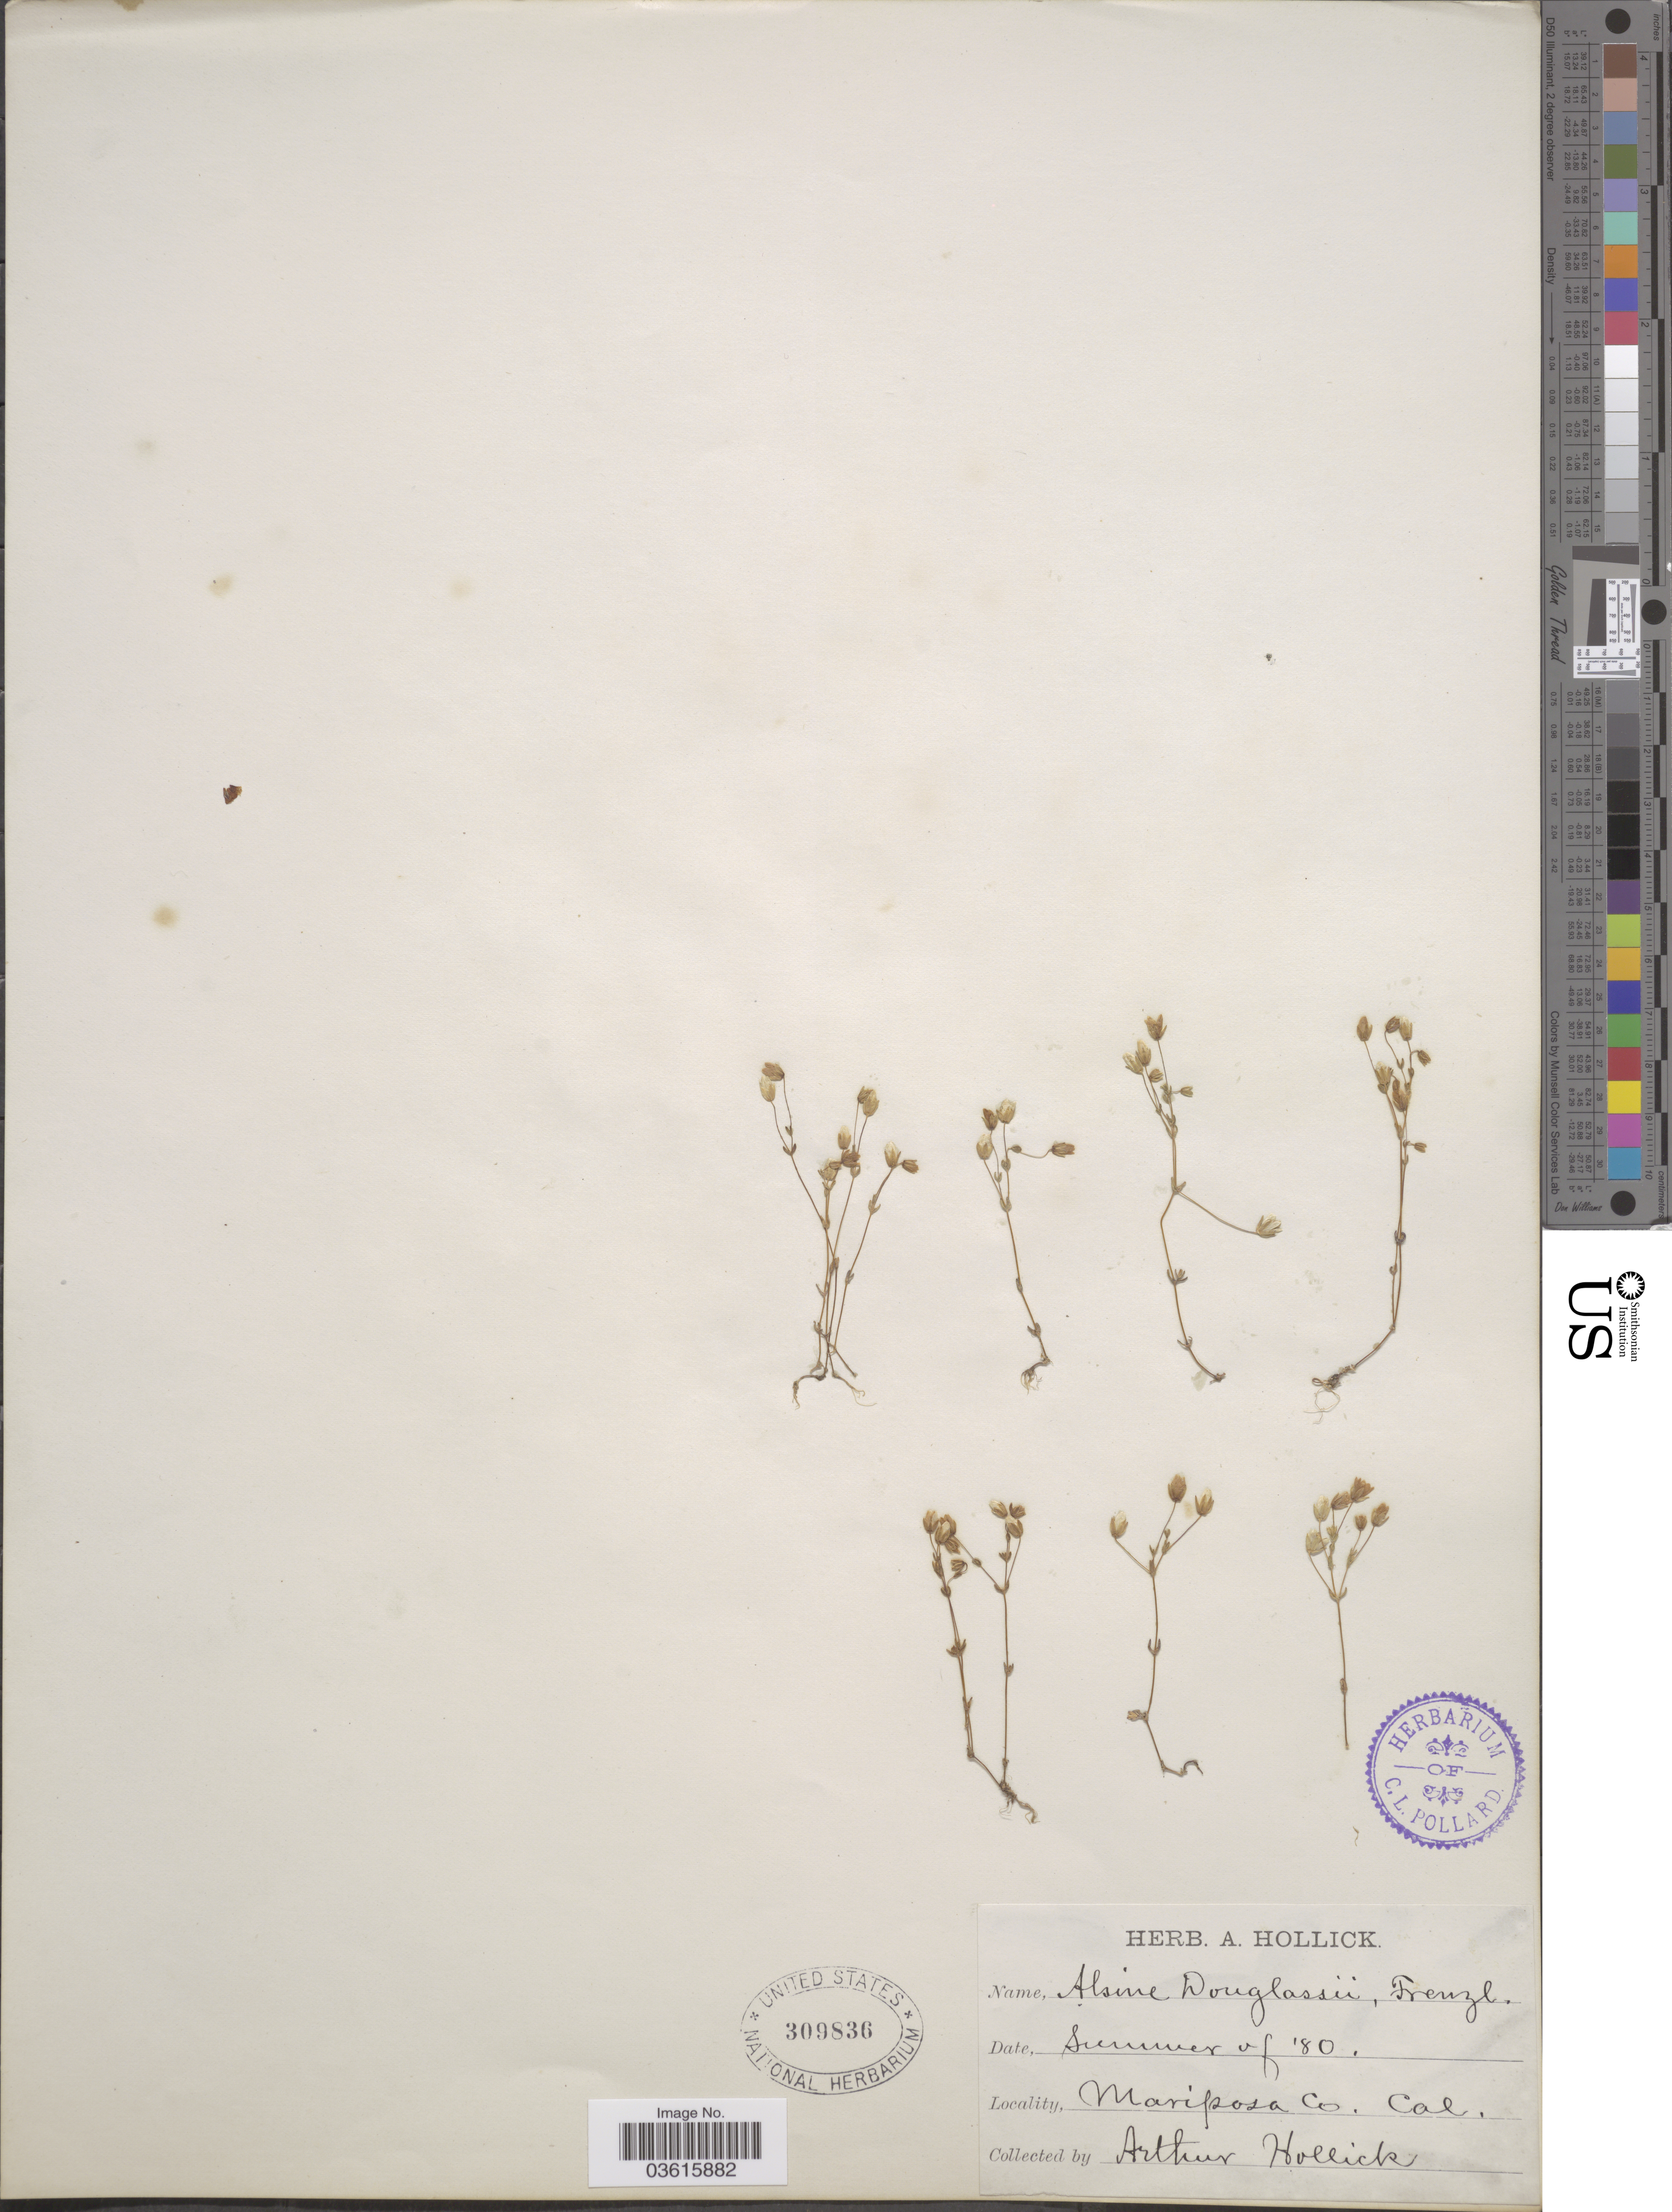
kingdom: Plantae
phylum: Tracheophyta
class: Magnoliopsida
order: Caryophyllales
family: Caryophyllaceae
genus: Minuartia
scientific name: Minuartia douglasii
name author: Mattf.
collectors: A. Hollick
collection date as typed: Summer of '80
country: United States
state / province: California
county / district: Mariposa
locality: Mariposa Co.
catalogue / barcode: US 309836